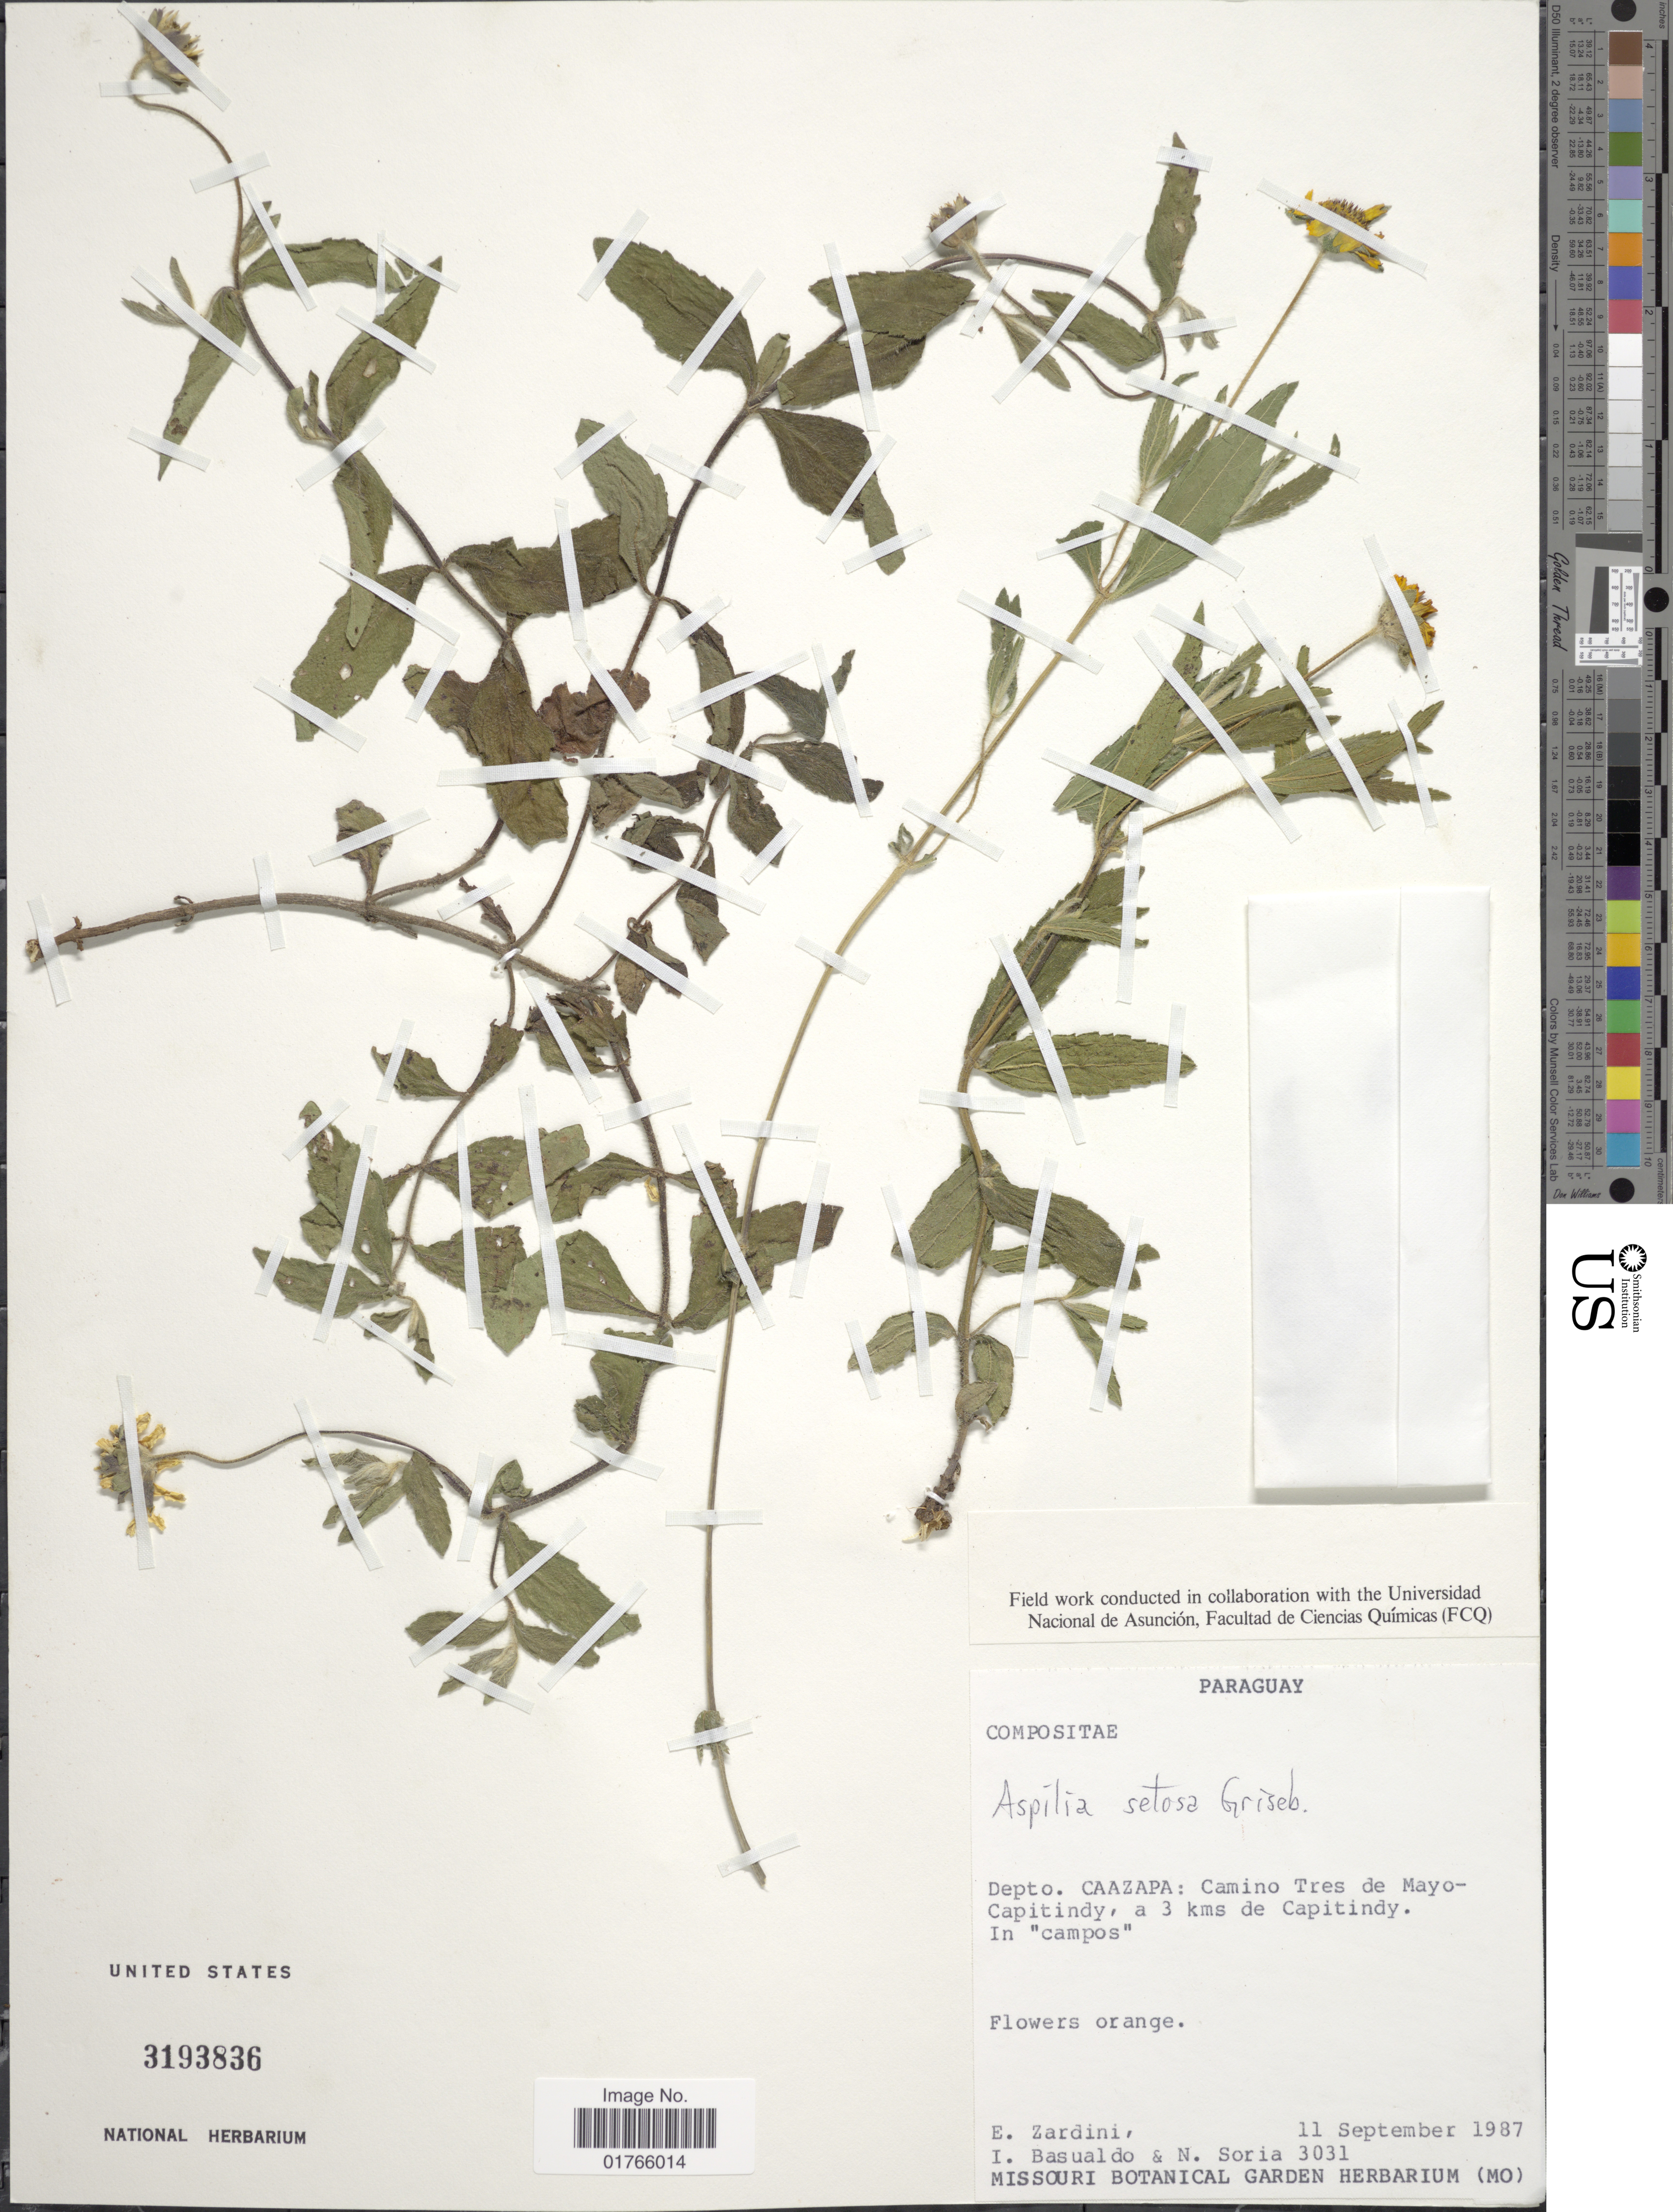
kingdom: Plantae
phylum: Tracheophyta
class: Magnoliopsida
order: Asterales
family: Asteraceae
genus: Aspilia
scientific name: Aspilia setosa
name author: Griseb.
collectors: E. M. Zardini, I. Basualdo & N. Soria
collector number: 3031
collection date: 1987-09-11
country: Paraguay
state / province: Caazapa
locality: Camino Tres de Mayo-Capitindy, a 3 kms de Capitindy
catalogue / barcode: US 3193836